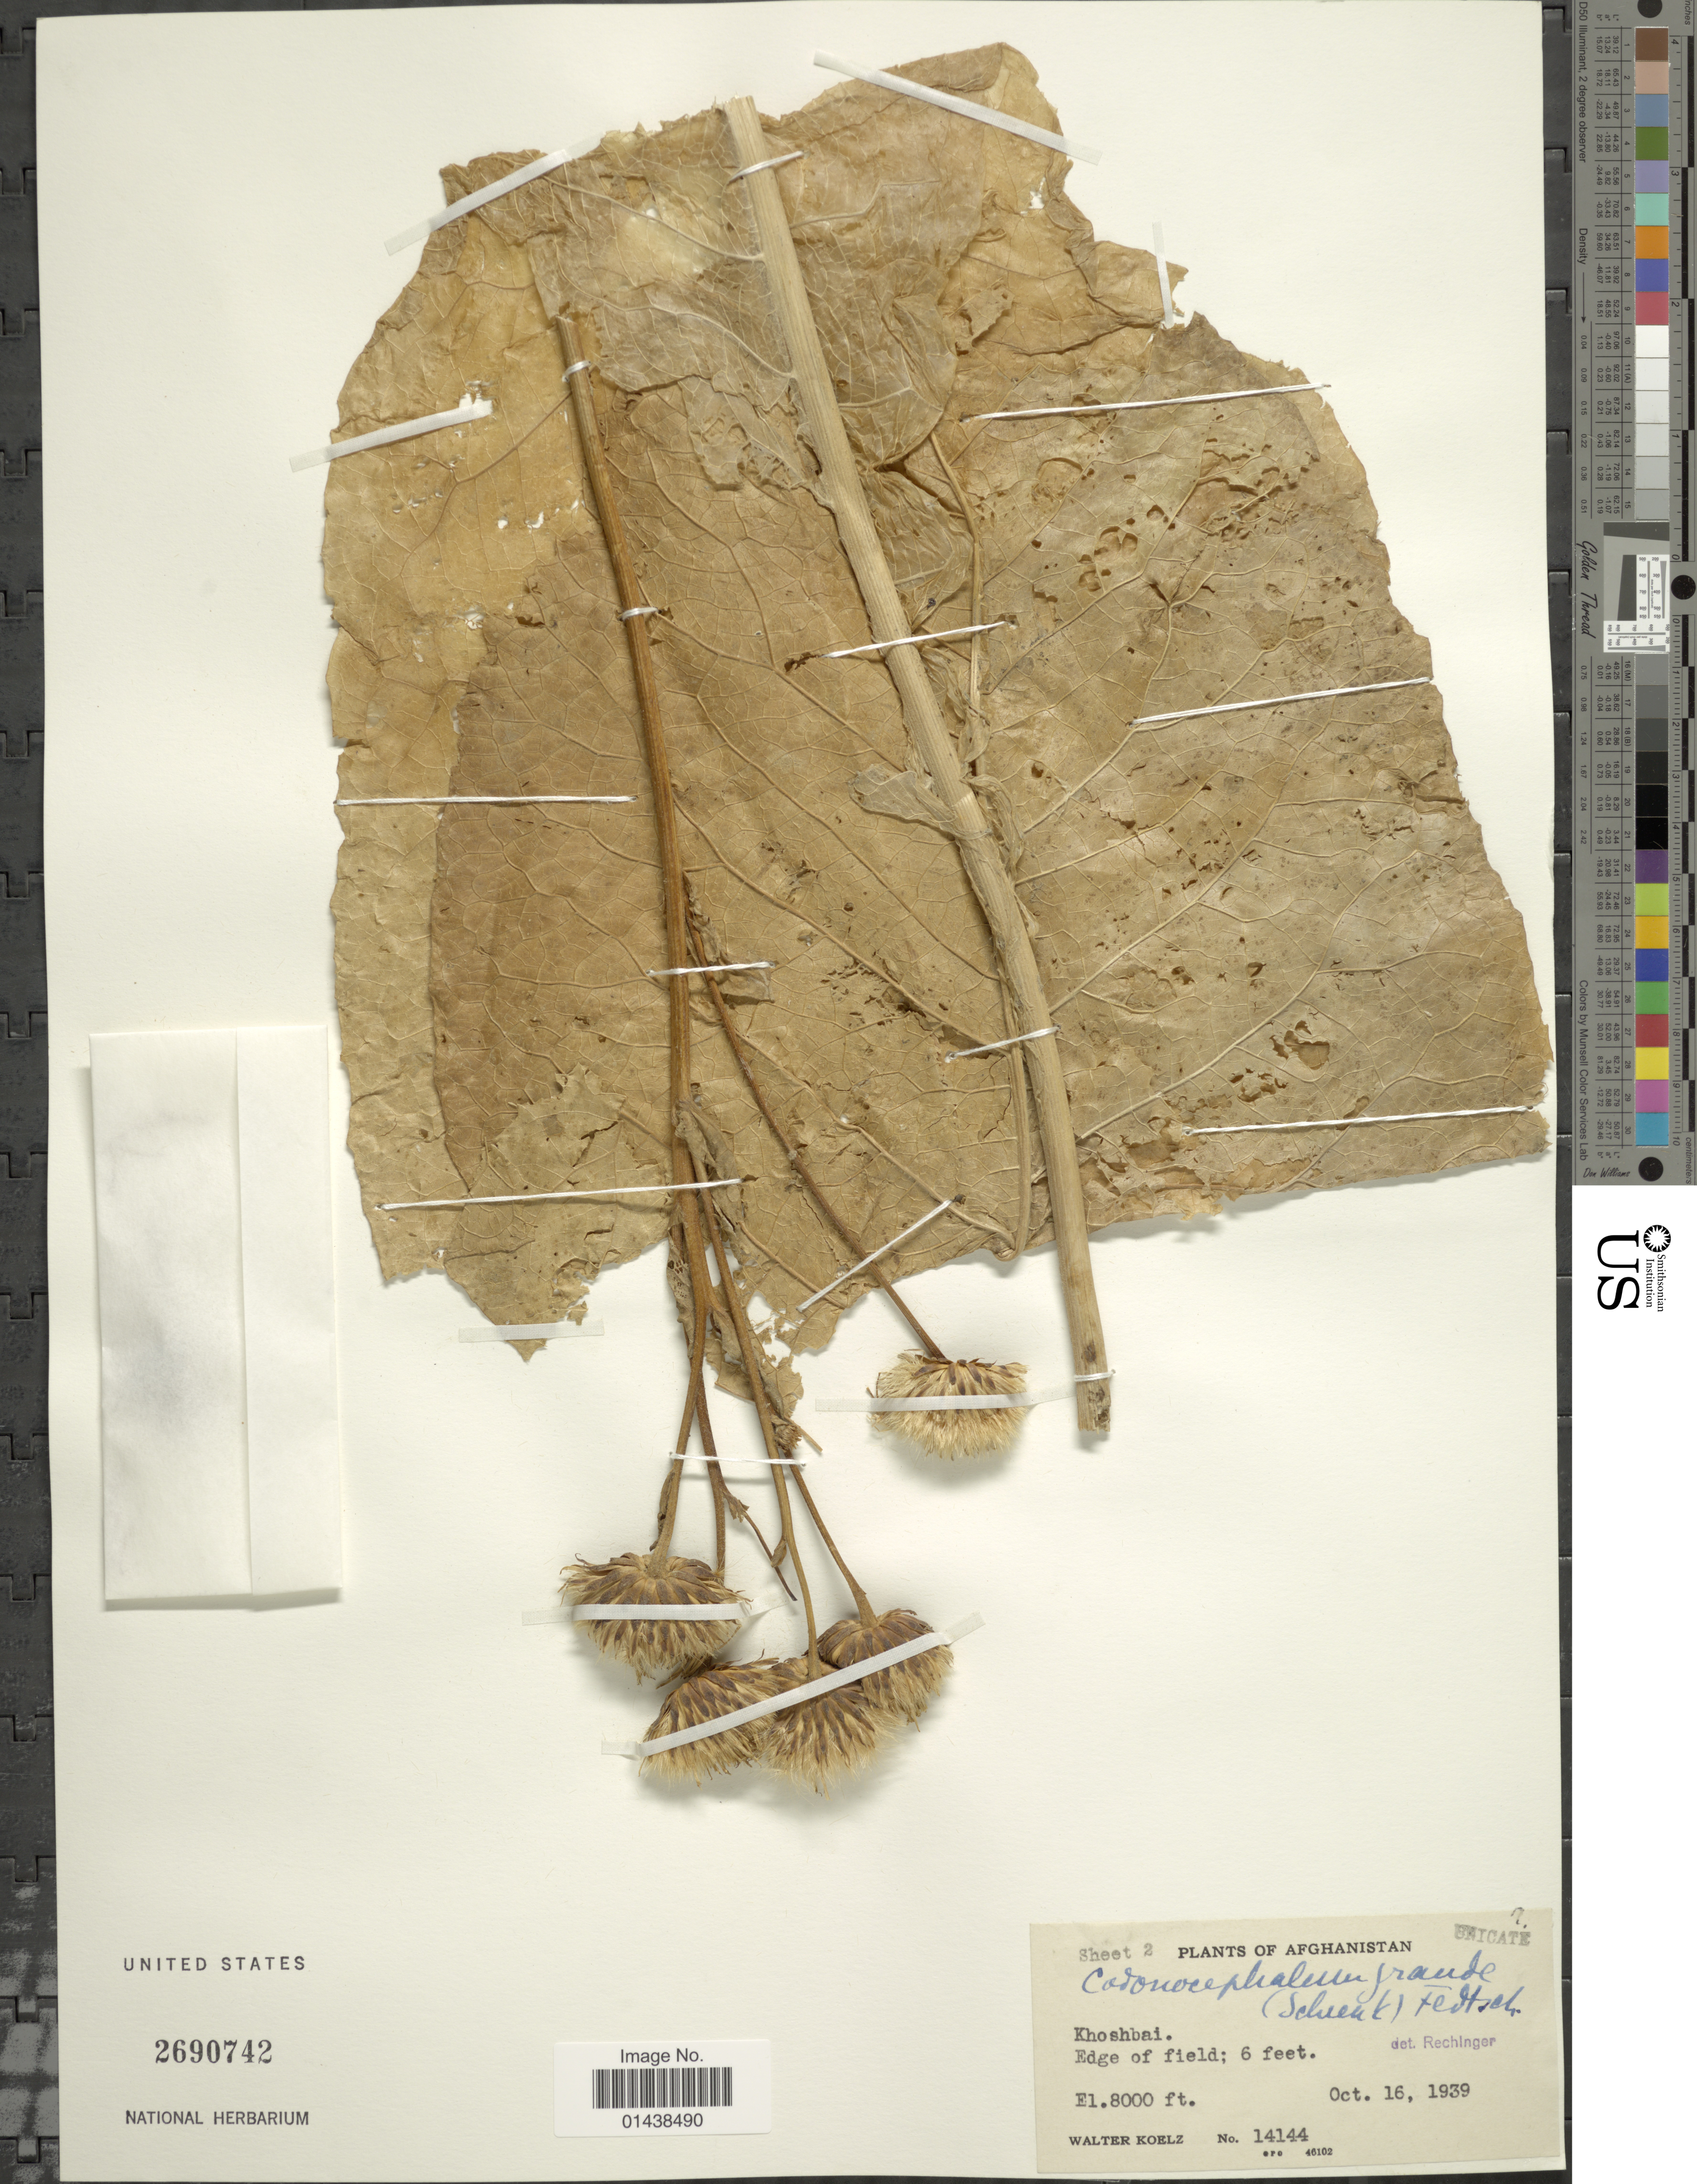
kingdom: Plantae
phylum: Tracheophyta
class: Magnoliopsida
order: Asterales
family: Asteraceae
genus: Codonocephalum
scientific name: Codonocephalum grande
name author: (Schrenk ex Fisch. & C.A. Mey.) B. Fedtsch.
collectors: W. N. Koelz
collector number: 14144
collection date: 1939-10-16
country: Afghanistan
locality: Khosbai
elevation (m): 2438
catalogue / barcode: US 2690742